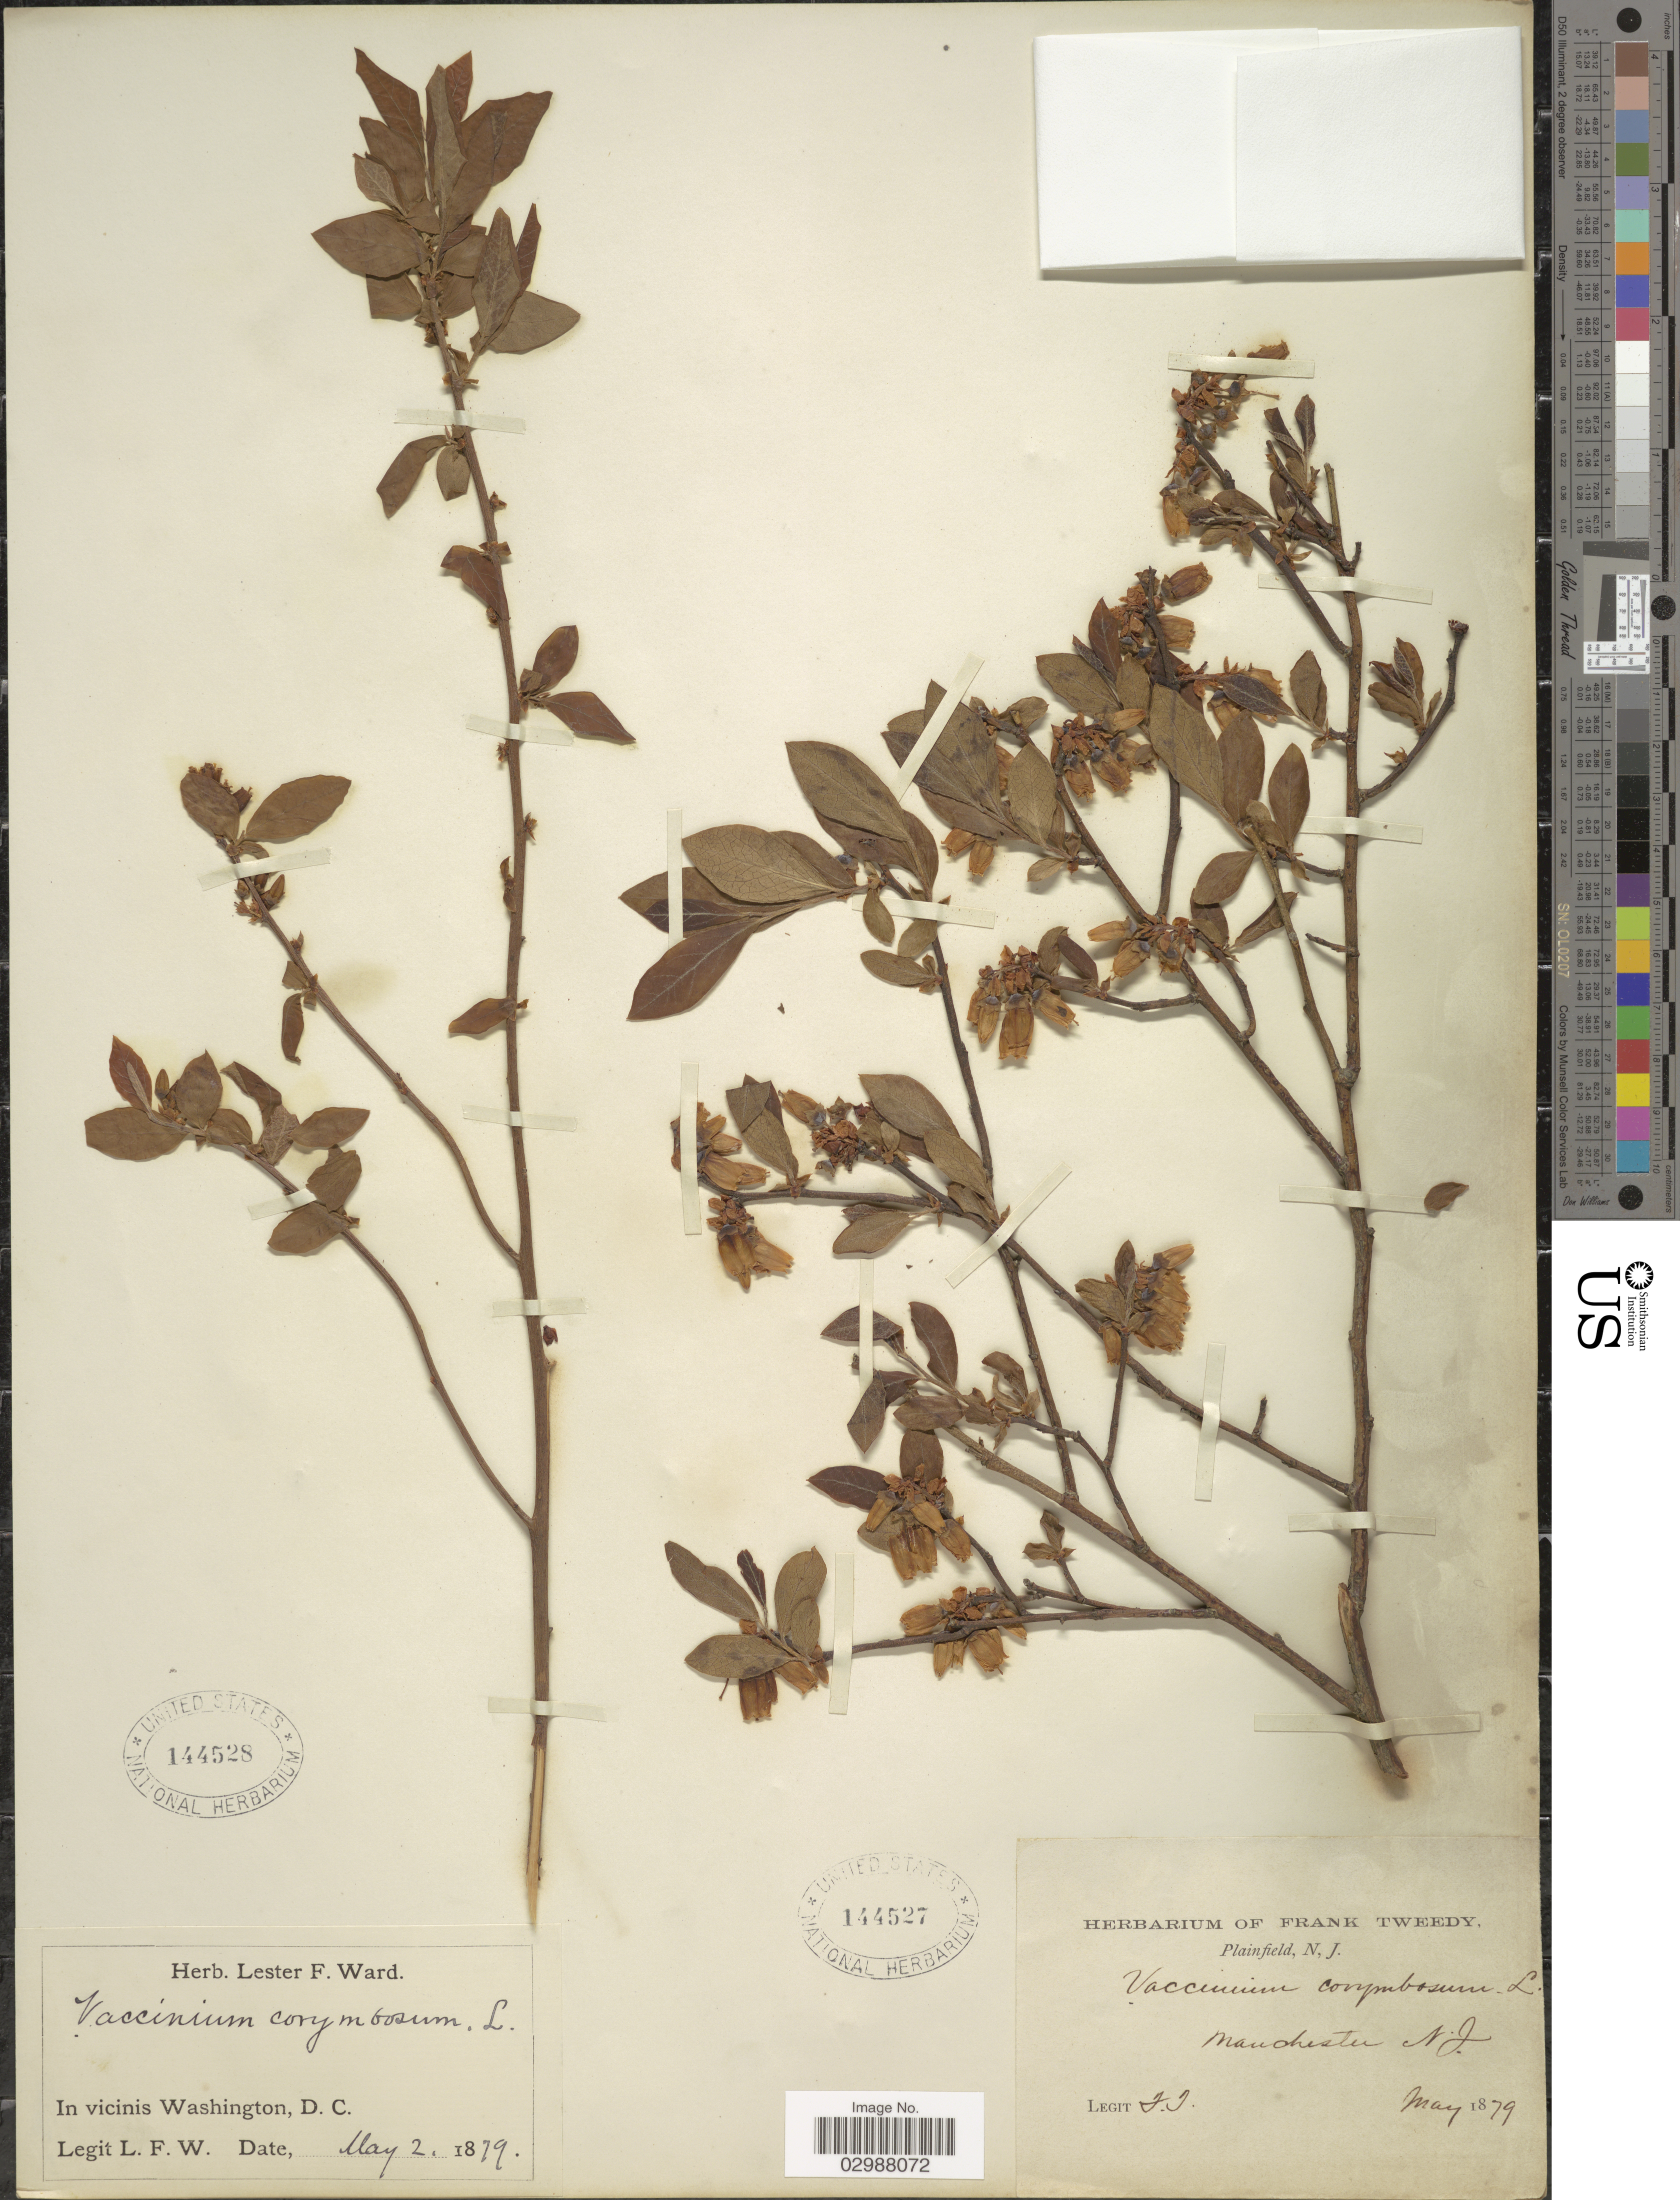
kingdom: Plantae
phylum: Tracheophyta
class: Magnoliopsida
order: Ericales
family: Ericaceae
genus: Vaccinium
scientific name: Vaccinium corymbosum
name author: L.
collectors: L. F. Ward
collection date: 1879-05-02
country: United States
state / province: District of Columbia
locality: In vicinis Washington, D.C.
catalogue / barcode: US 144528